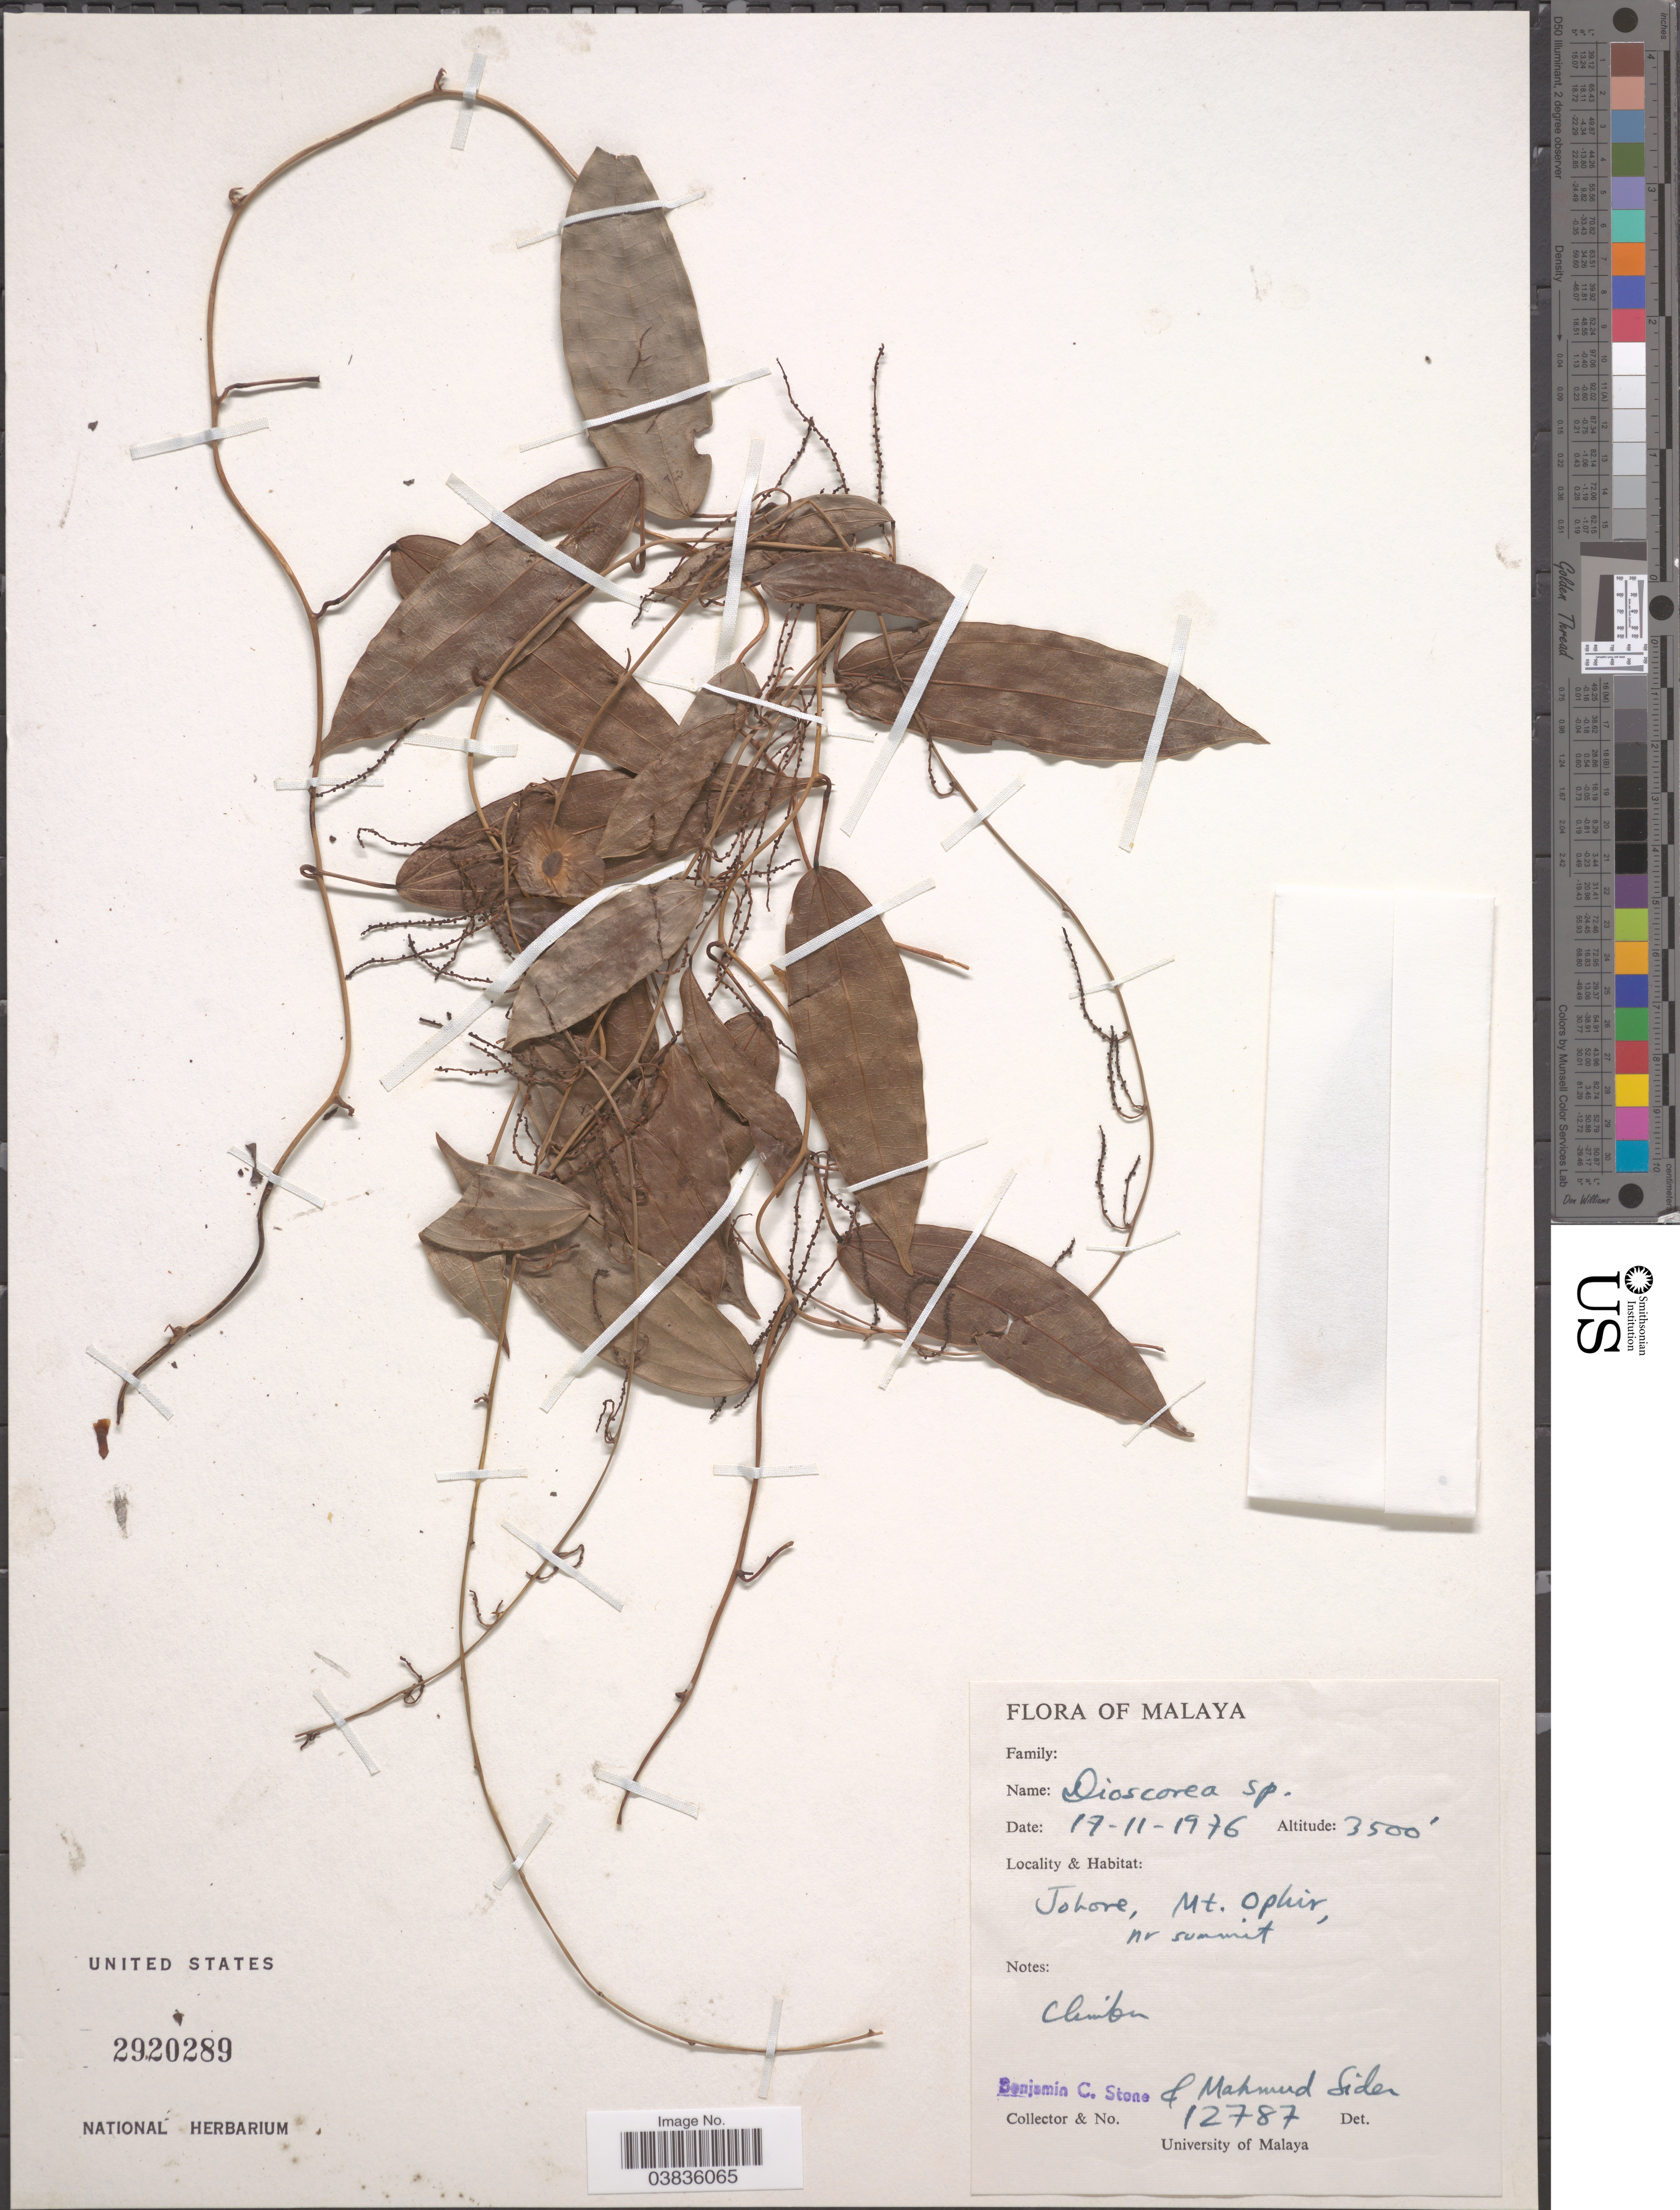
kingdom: Plantae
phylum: Tracheophyta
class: Liliopsida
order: Dioscoreales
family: Dioscoreaceae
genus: Dioscorea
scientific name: Dioscorea sp.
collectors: B. C. Stone & M. Sider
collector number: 12787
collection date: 1976-11-17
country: Malaysia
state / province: Johor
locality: Johore, Mt. Ophir, nr summit.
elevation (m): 1067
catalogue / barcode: US 2920289